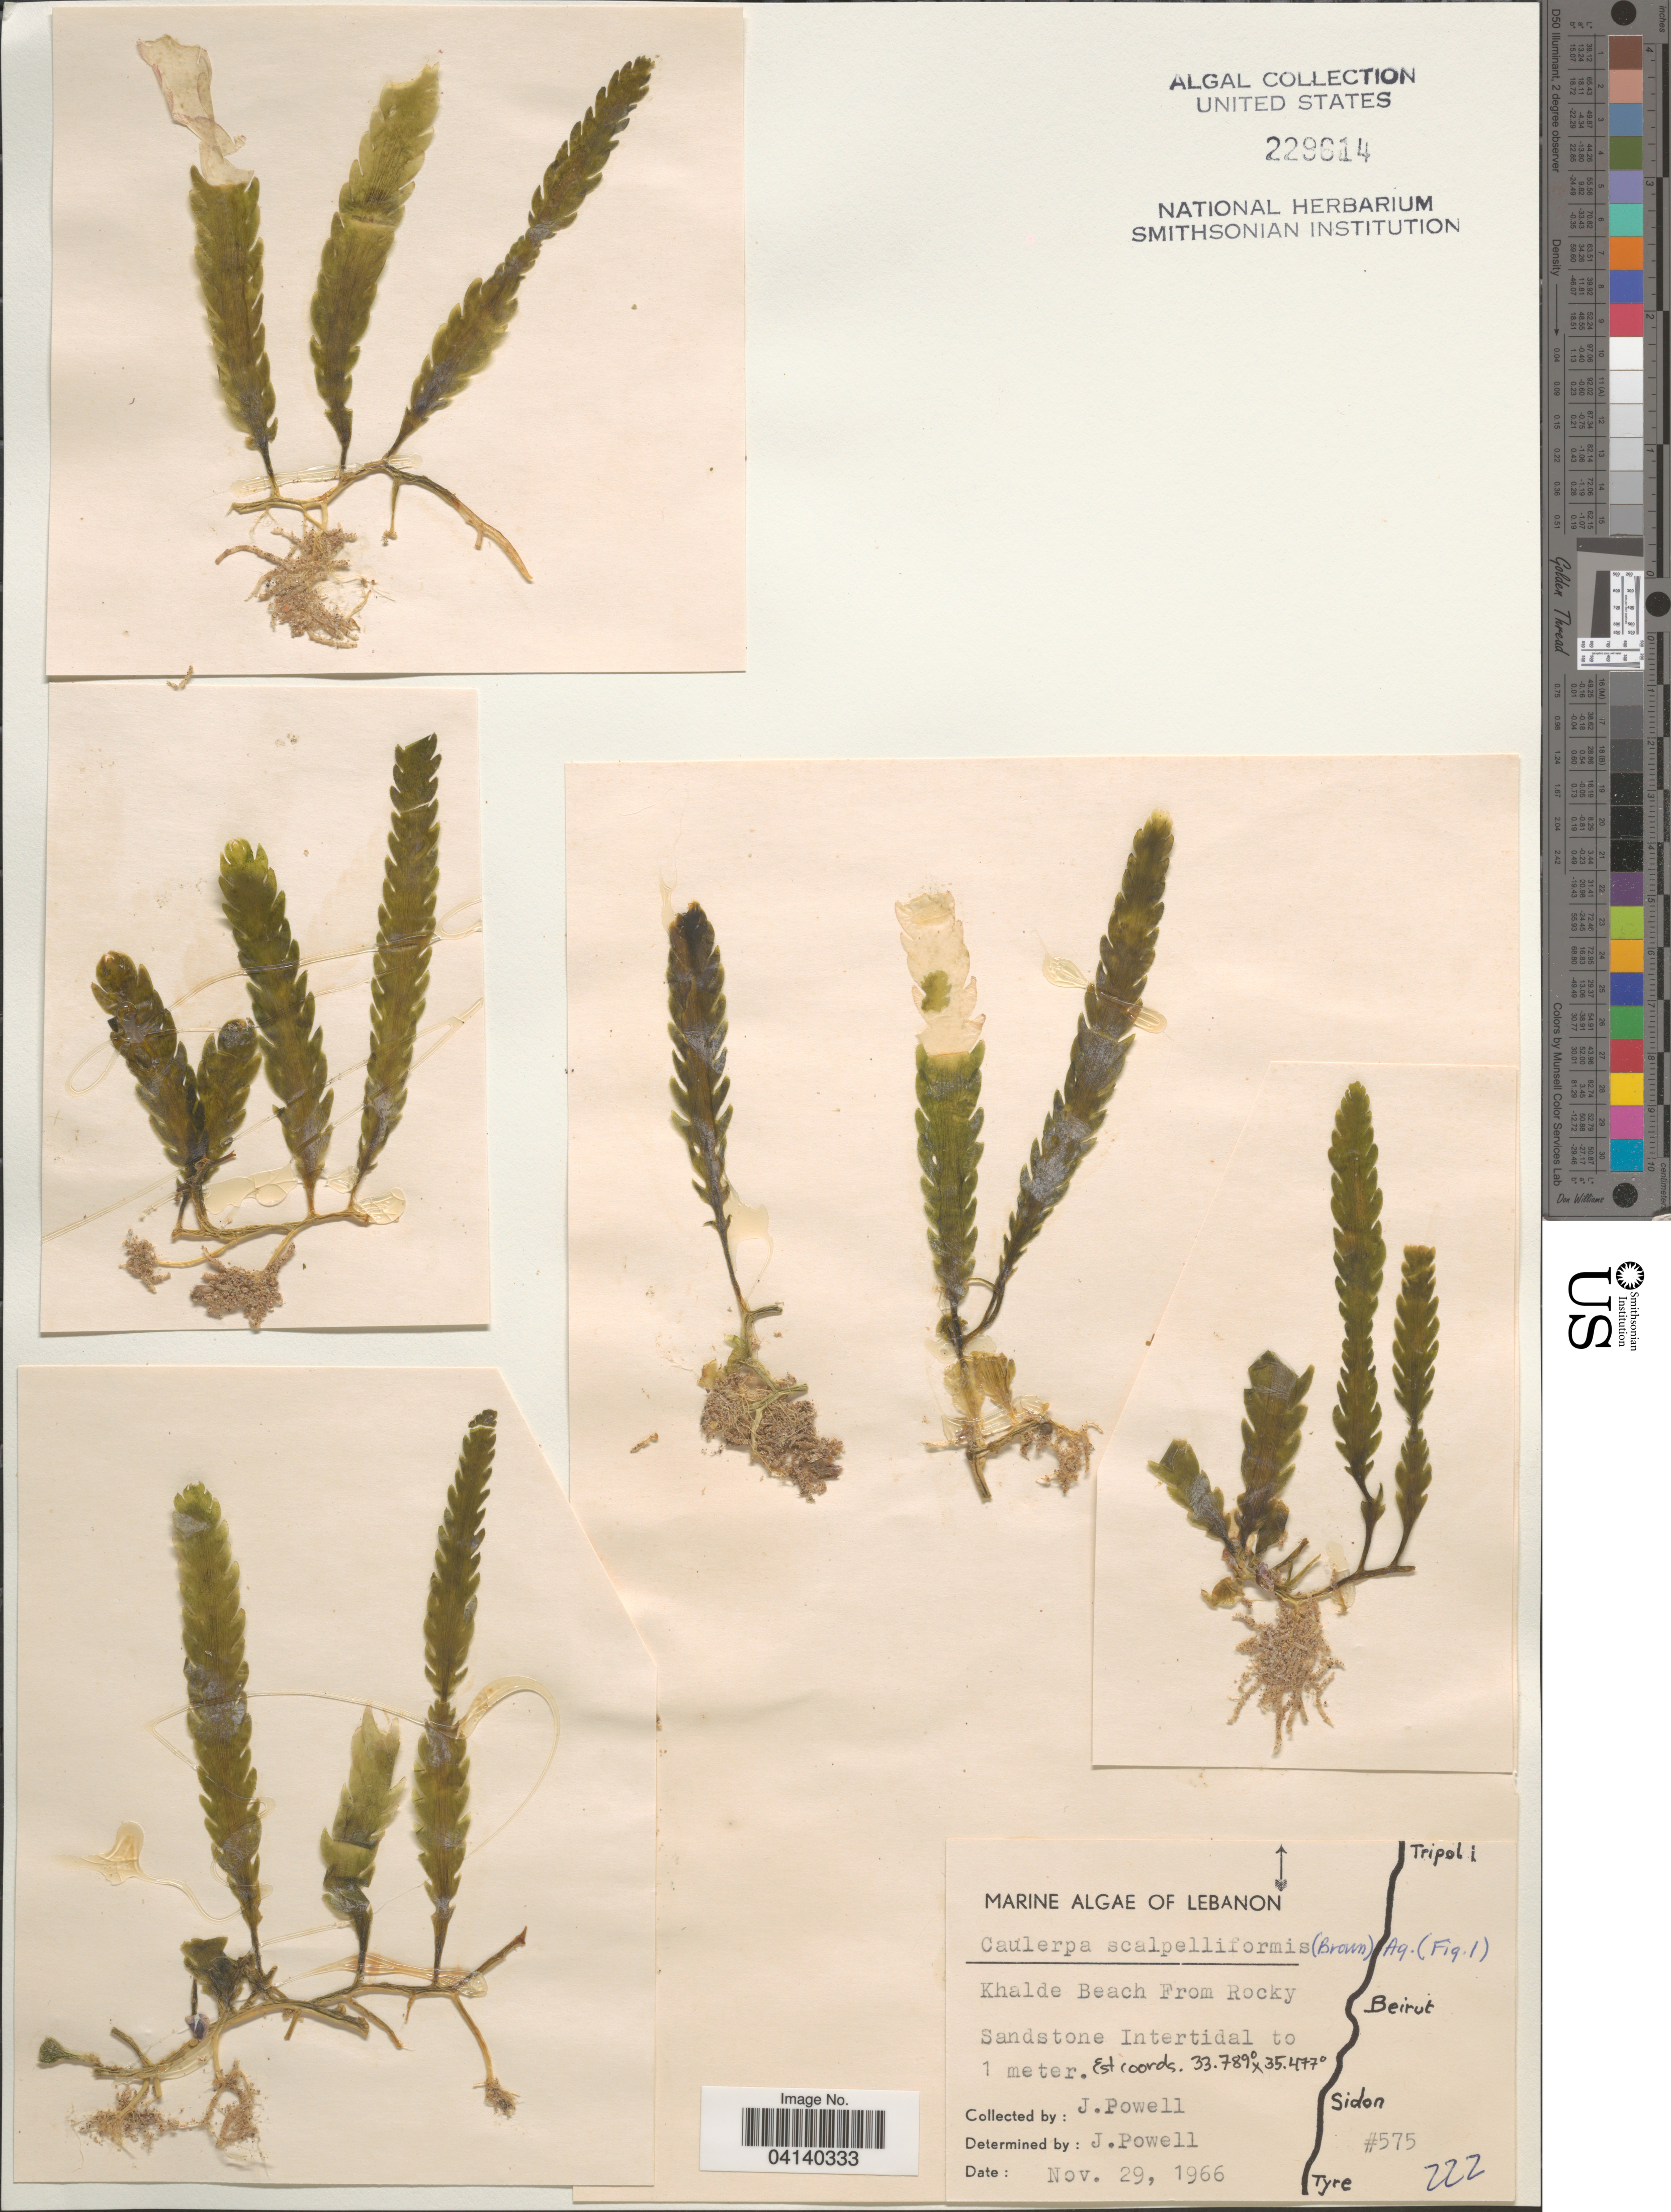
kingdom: Plantae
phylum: Chlorophyta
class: Ulvophyceae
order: Bryopsidales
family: Caulerpaceae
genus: Caulerpa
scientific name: Caulerpa scalpelliformis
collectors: J. Powell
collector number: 222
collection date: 1966-11-29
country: Lebanon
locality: Khalde Beach From Rocky Sandstone Intertidal.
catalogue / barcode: US 229614